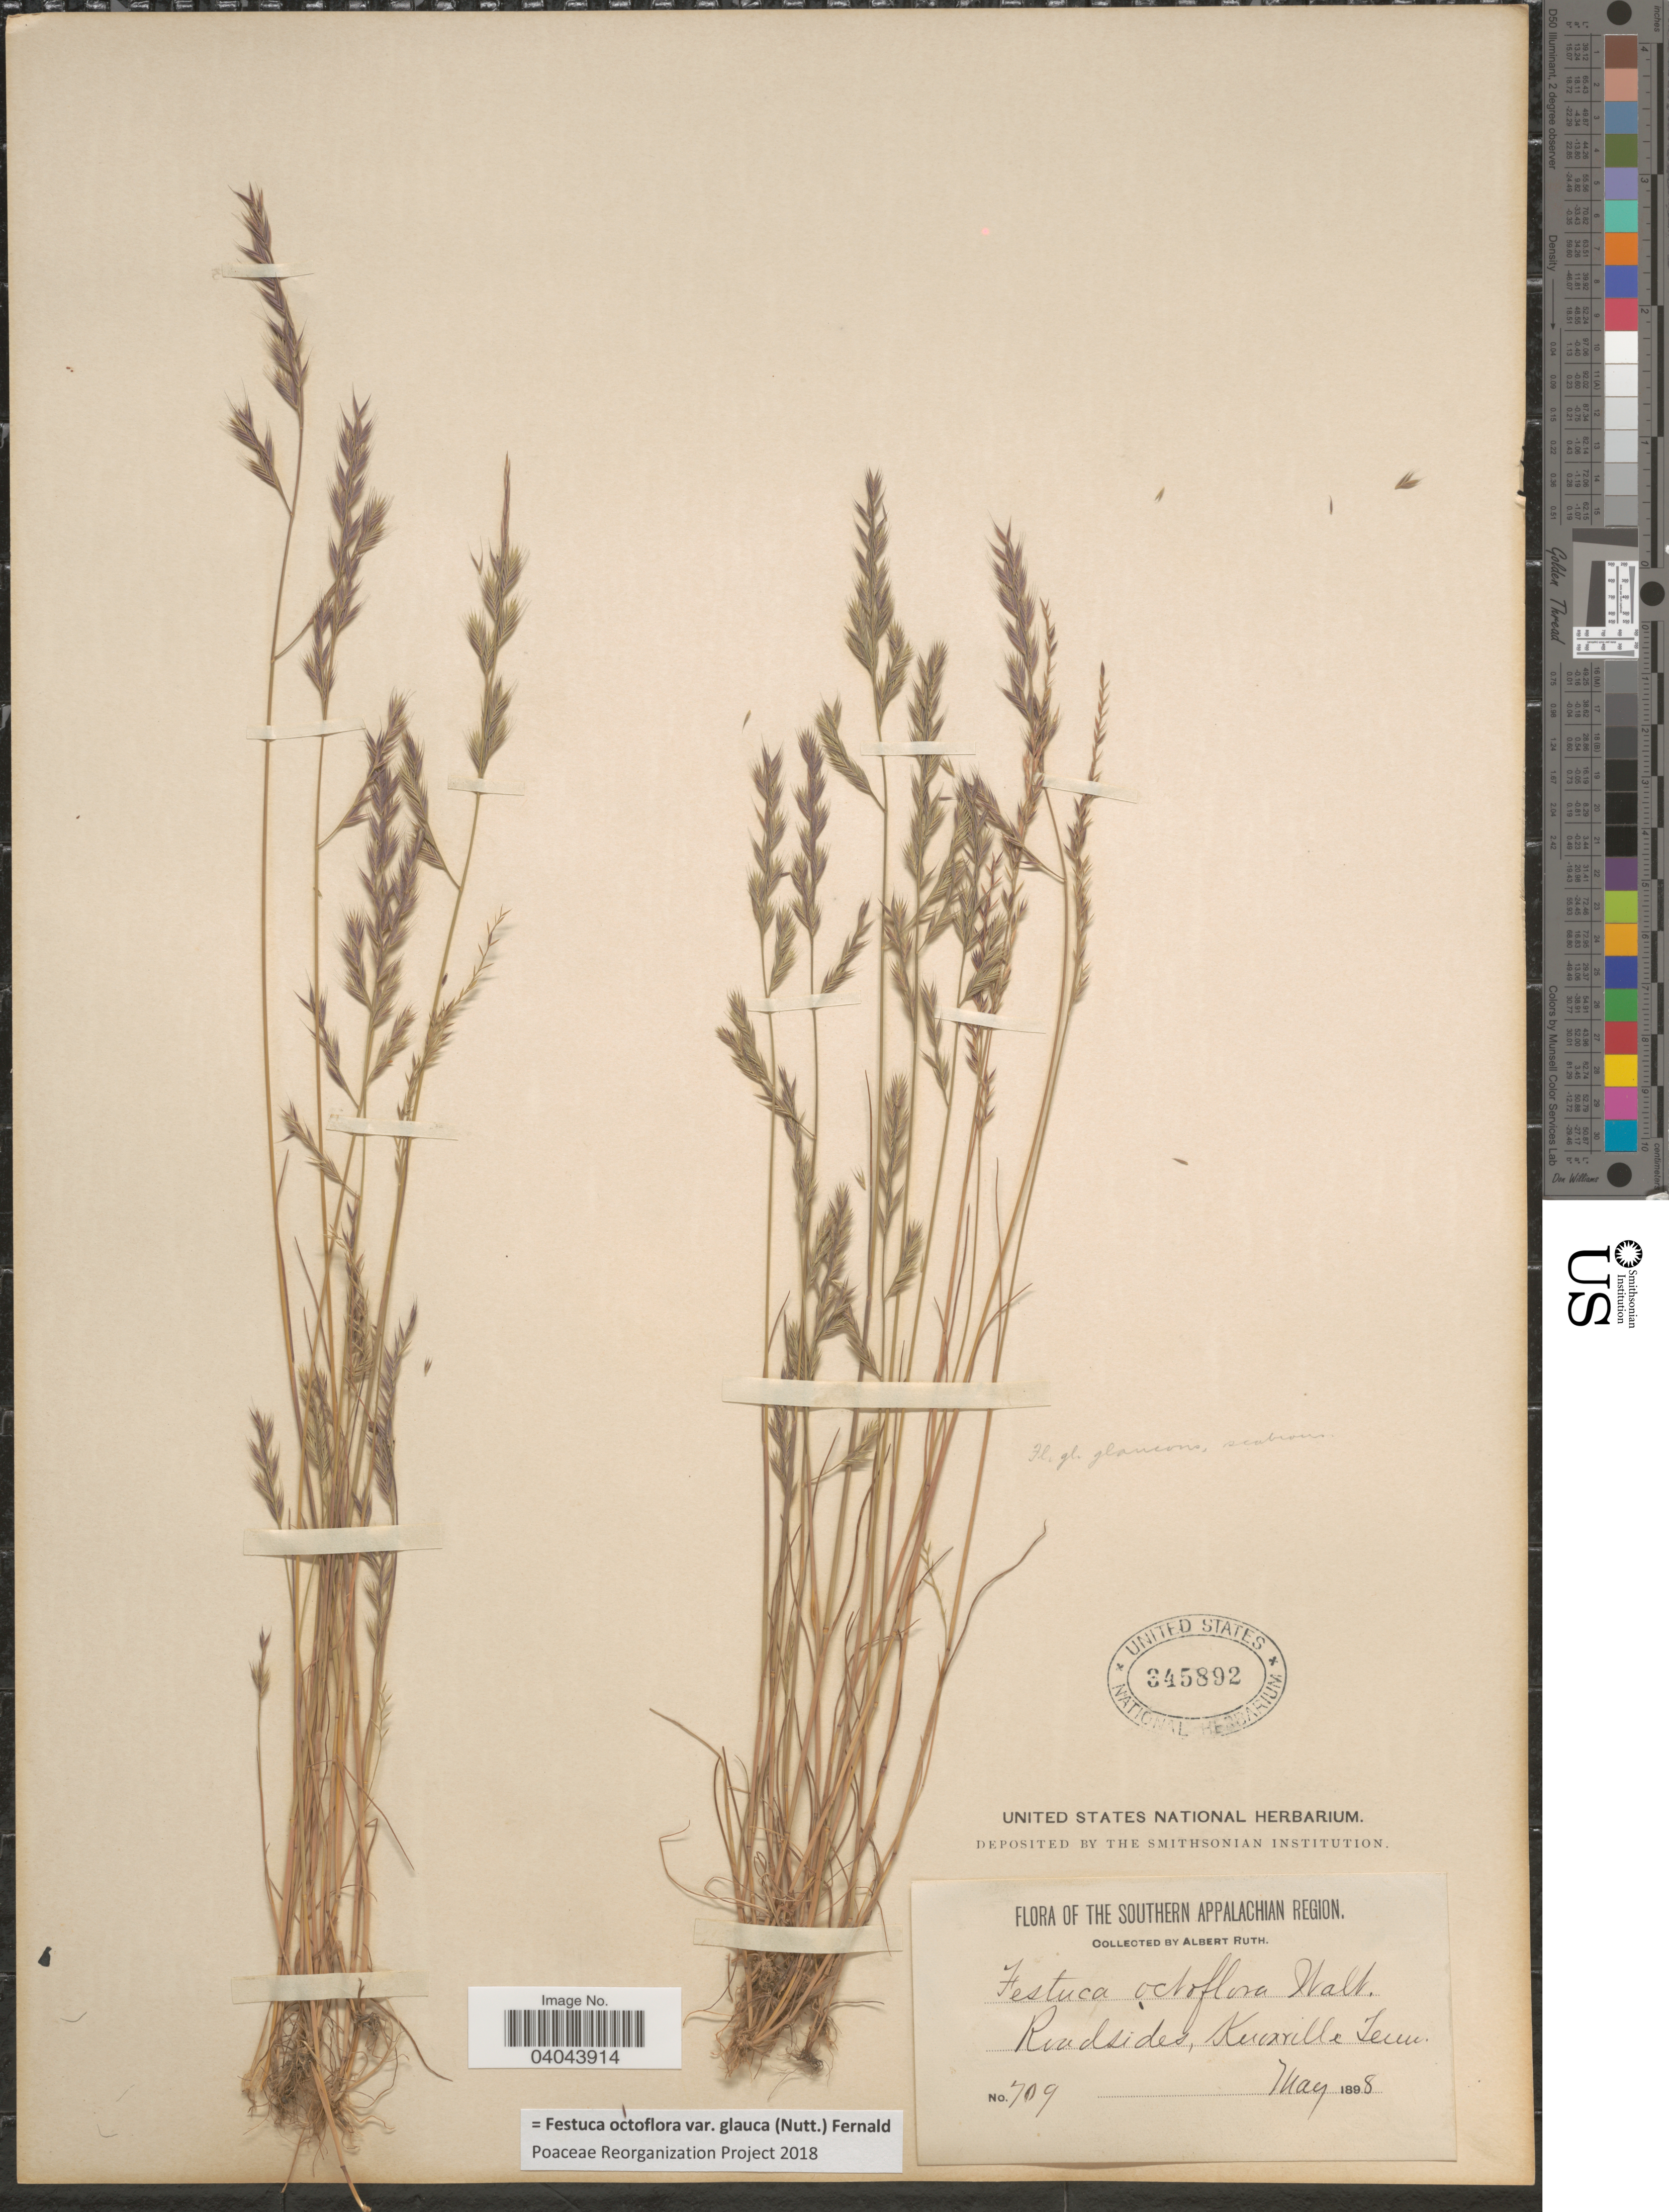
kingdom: Plantae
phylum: Tracheophyta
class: Liliopsida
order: Poales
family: Poaceae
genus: Festuca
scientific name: Festuca octoflora var. glauca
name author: (Nutt.) Fernald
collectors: A. Ruth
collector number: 709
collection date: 1898-05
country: United States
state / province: Tennessee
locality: The Southern Appalachian Region. Roadsides, Knoxville.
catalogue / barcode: US 345892